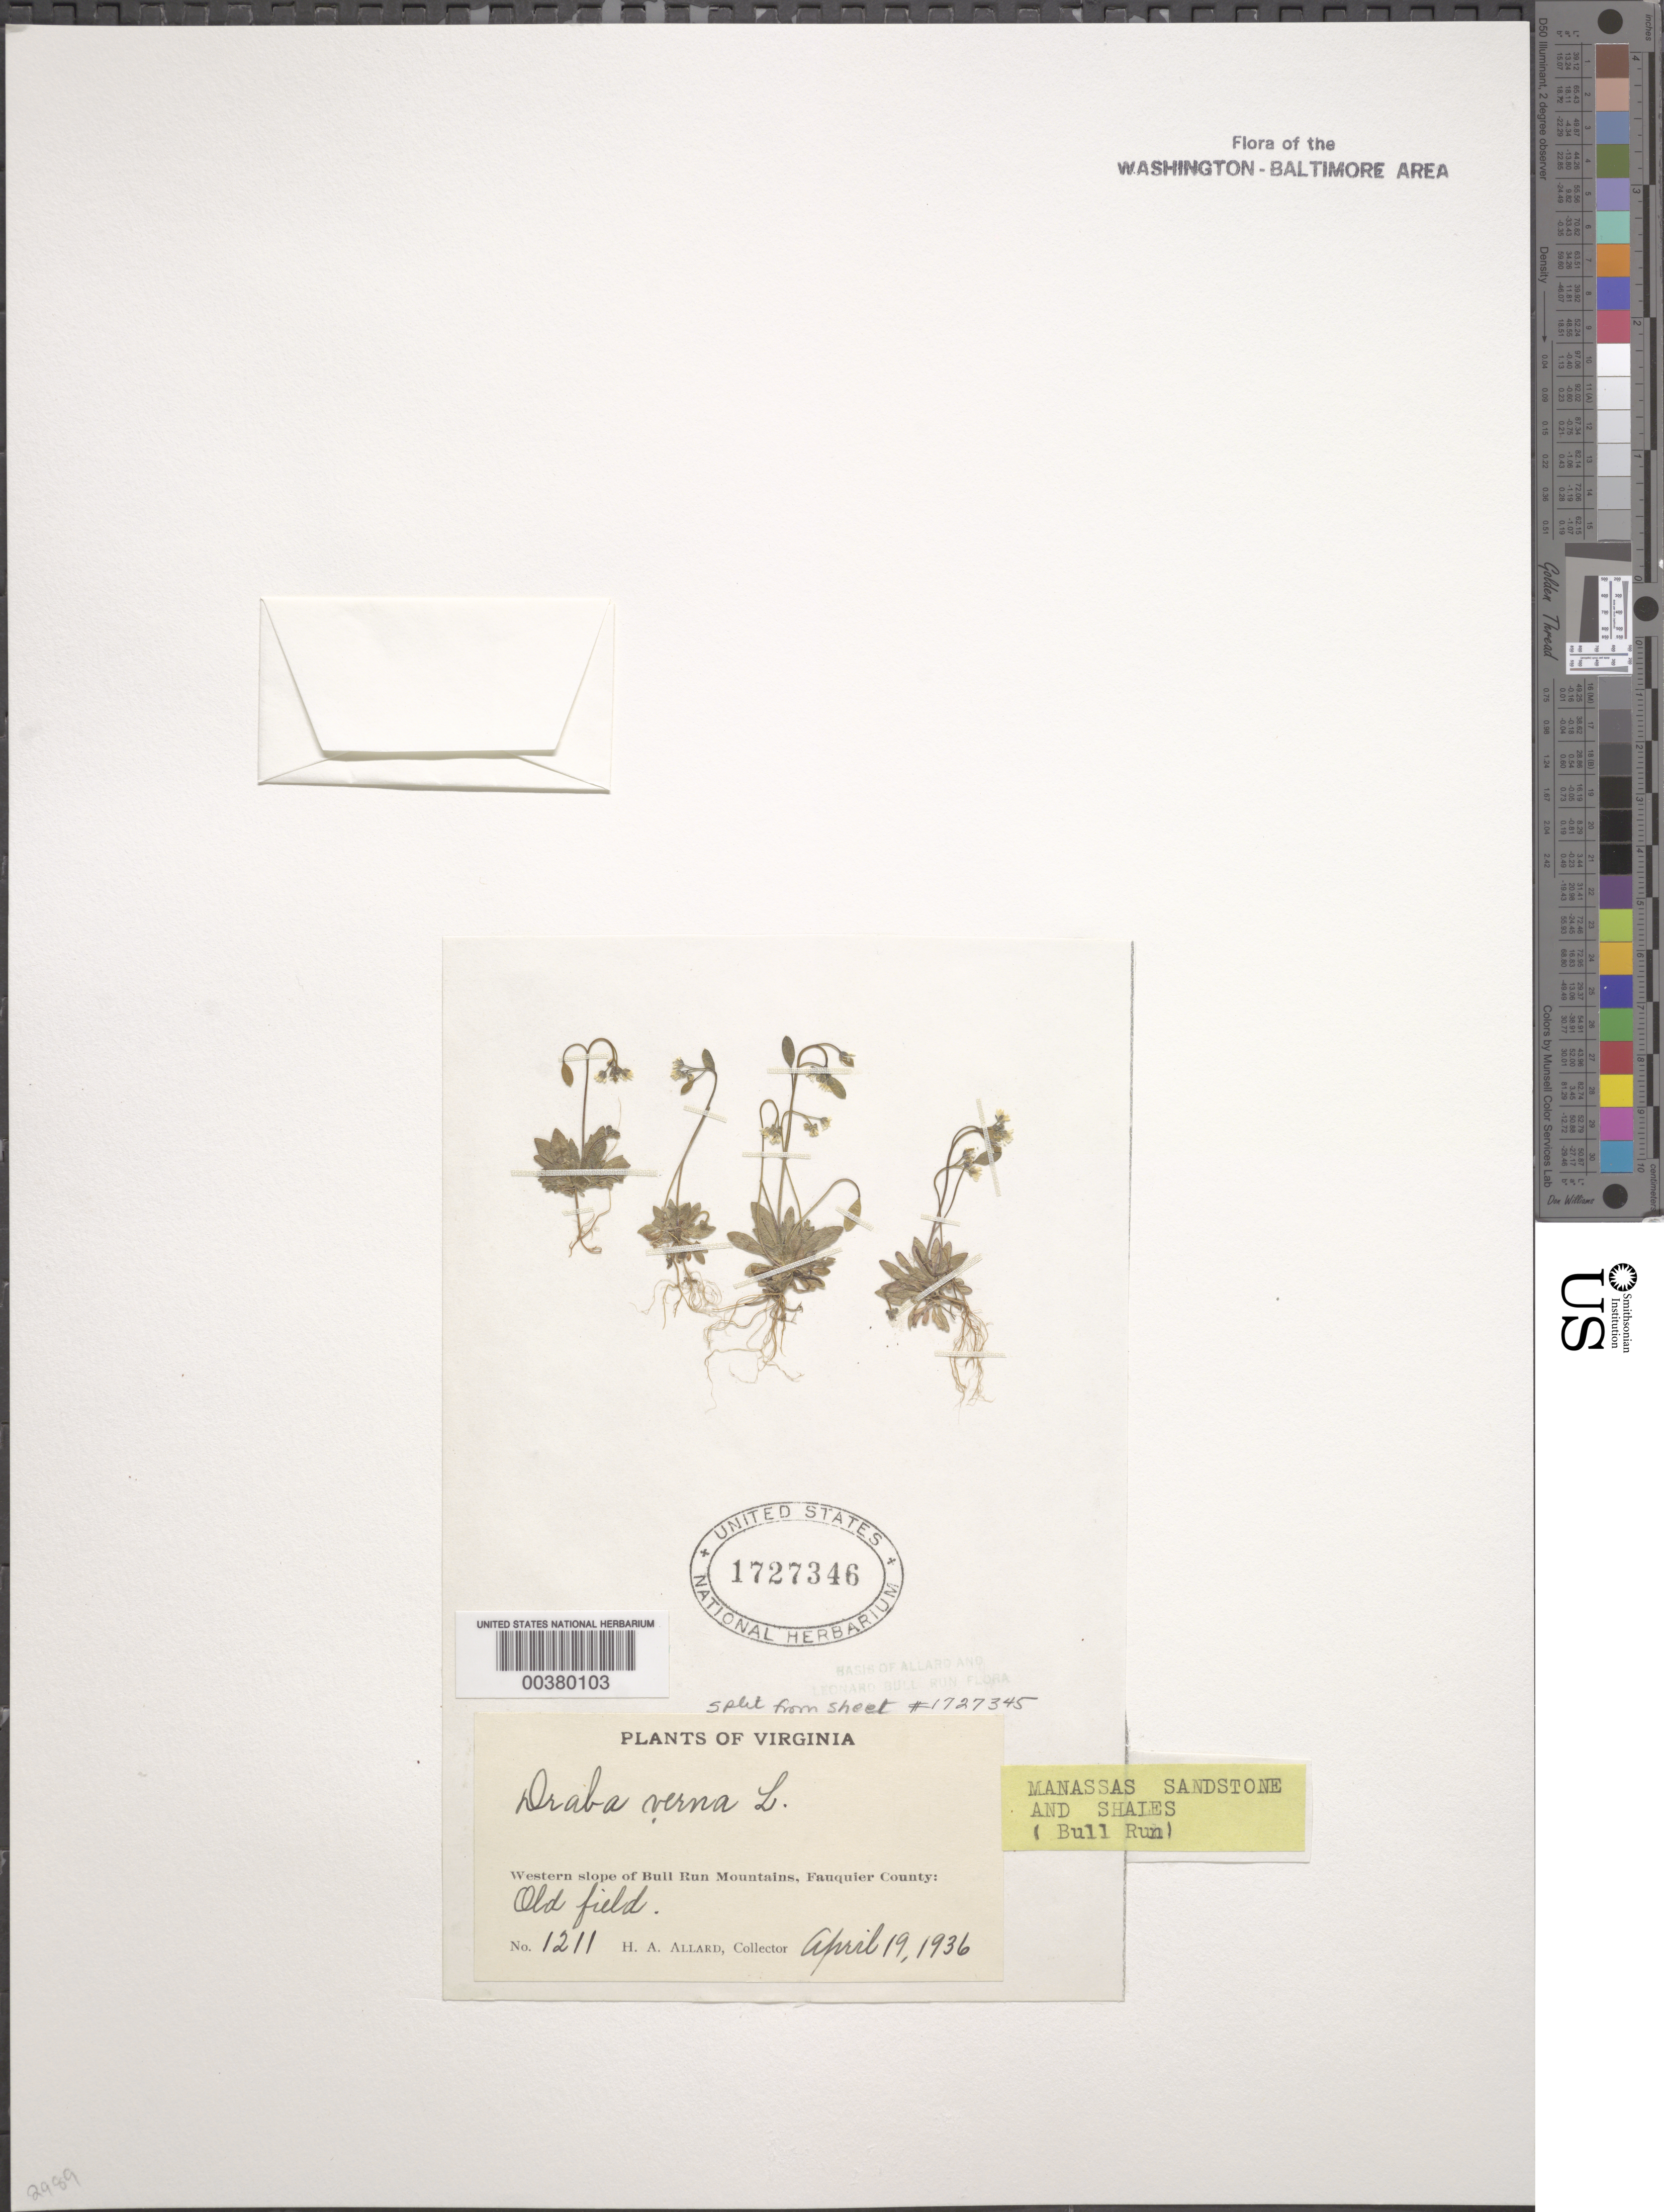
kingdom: Plantae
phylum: Tracheophyta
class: Magnoliopsida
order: Brassicales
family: Brassicaceae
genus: Draba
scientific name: Draba verna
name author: L.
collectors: H. A. Allard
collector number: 1211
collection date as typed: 19 Apr 1936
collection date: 1936-04-19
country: United States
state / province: Virginia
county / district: Fauquier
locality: Old Field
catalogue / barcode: US 1727346